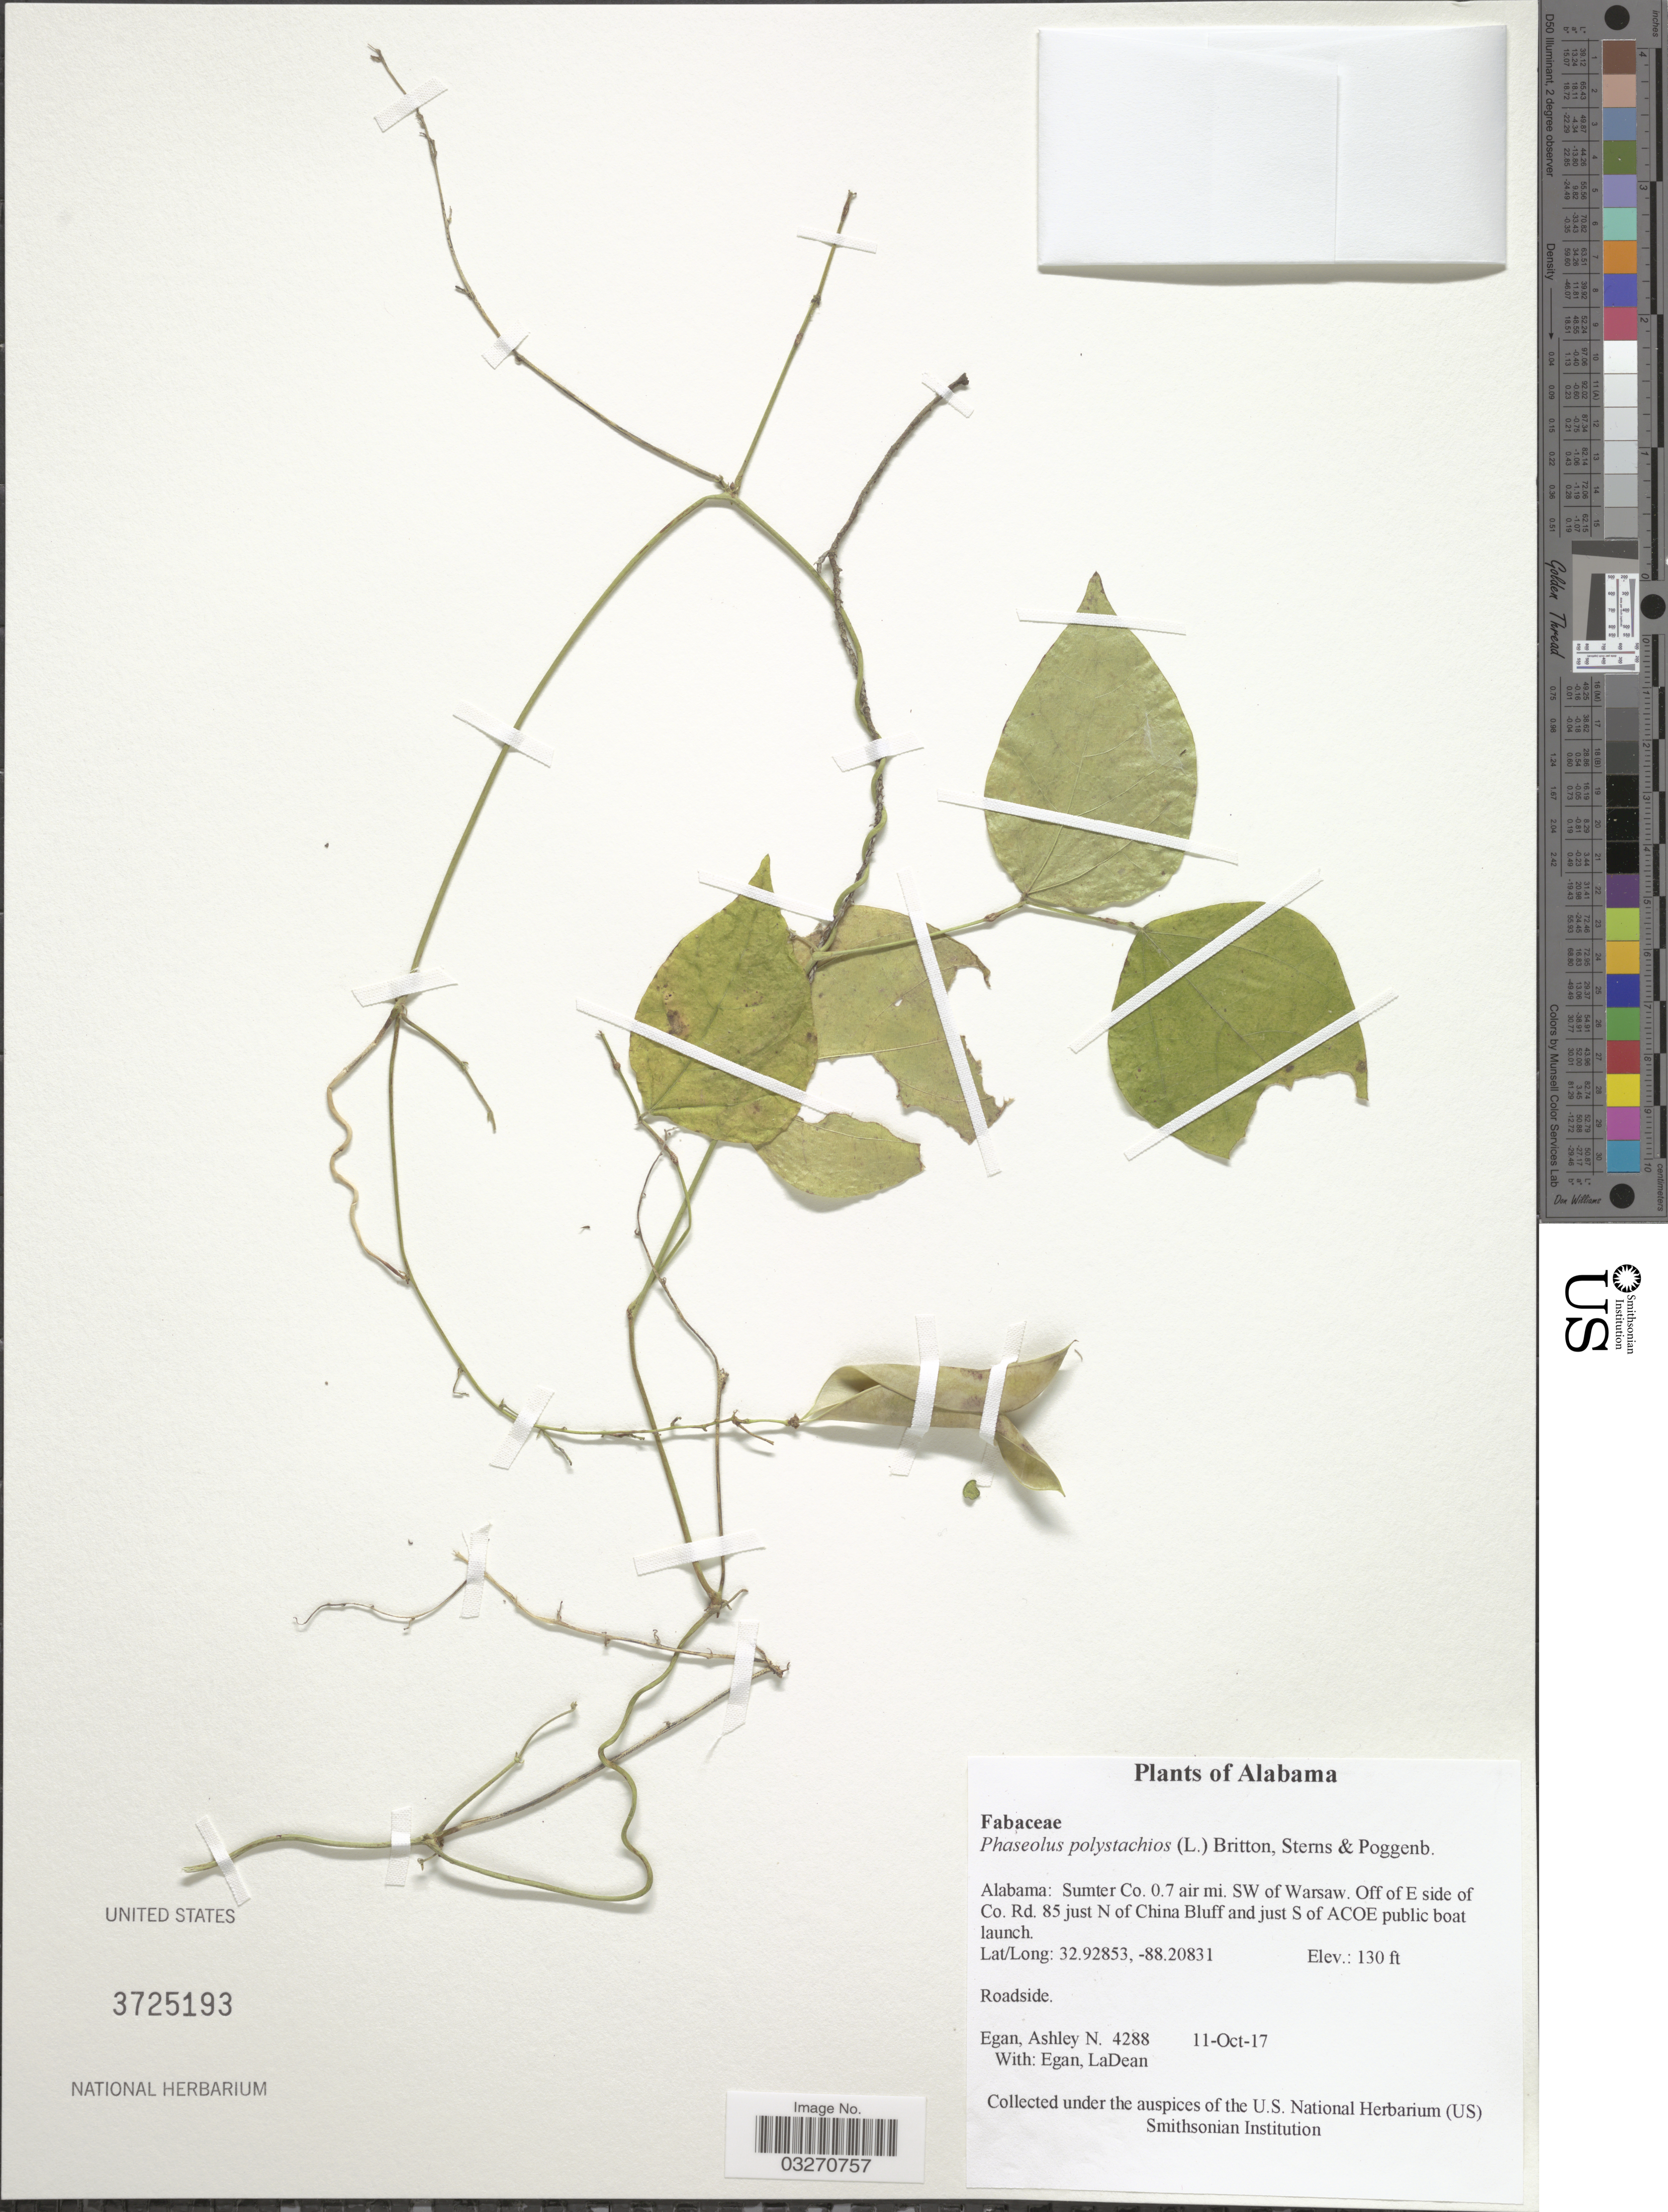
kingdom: Plantae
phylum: Tracheophyta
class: Magnoliopsida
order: Fabales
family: Fabaceae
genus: Phaseolus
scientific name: Phaseolus polystachios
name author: (L.) Britton, Stearns & Poggenb.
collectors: A. N. Egan & L. Egan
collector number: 4288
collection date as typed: Transcribed d/m/y: 11/10/17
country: United States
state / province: Alabama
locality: Sumter Co. 0.7 air mi. SW of Warsaw. Off of E side of Co. Rd. 85 just N of China Bluff and just S of ACOE public boat launch.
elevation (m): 40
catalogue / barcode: US 3725193